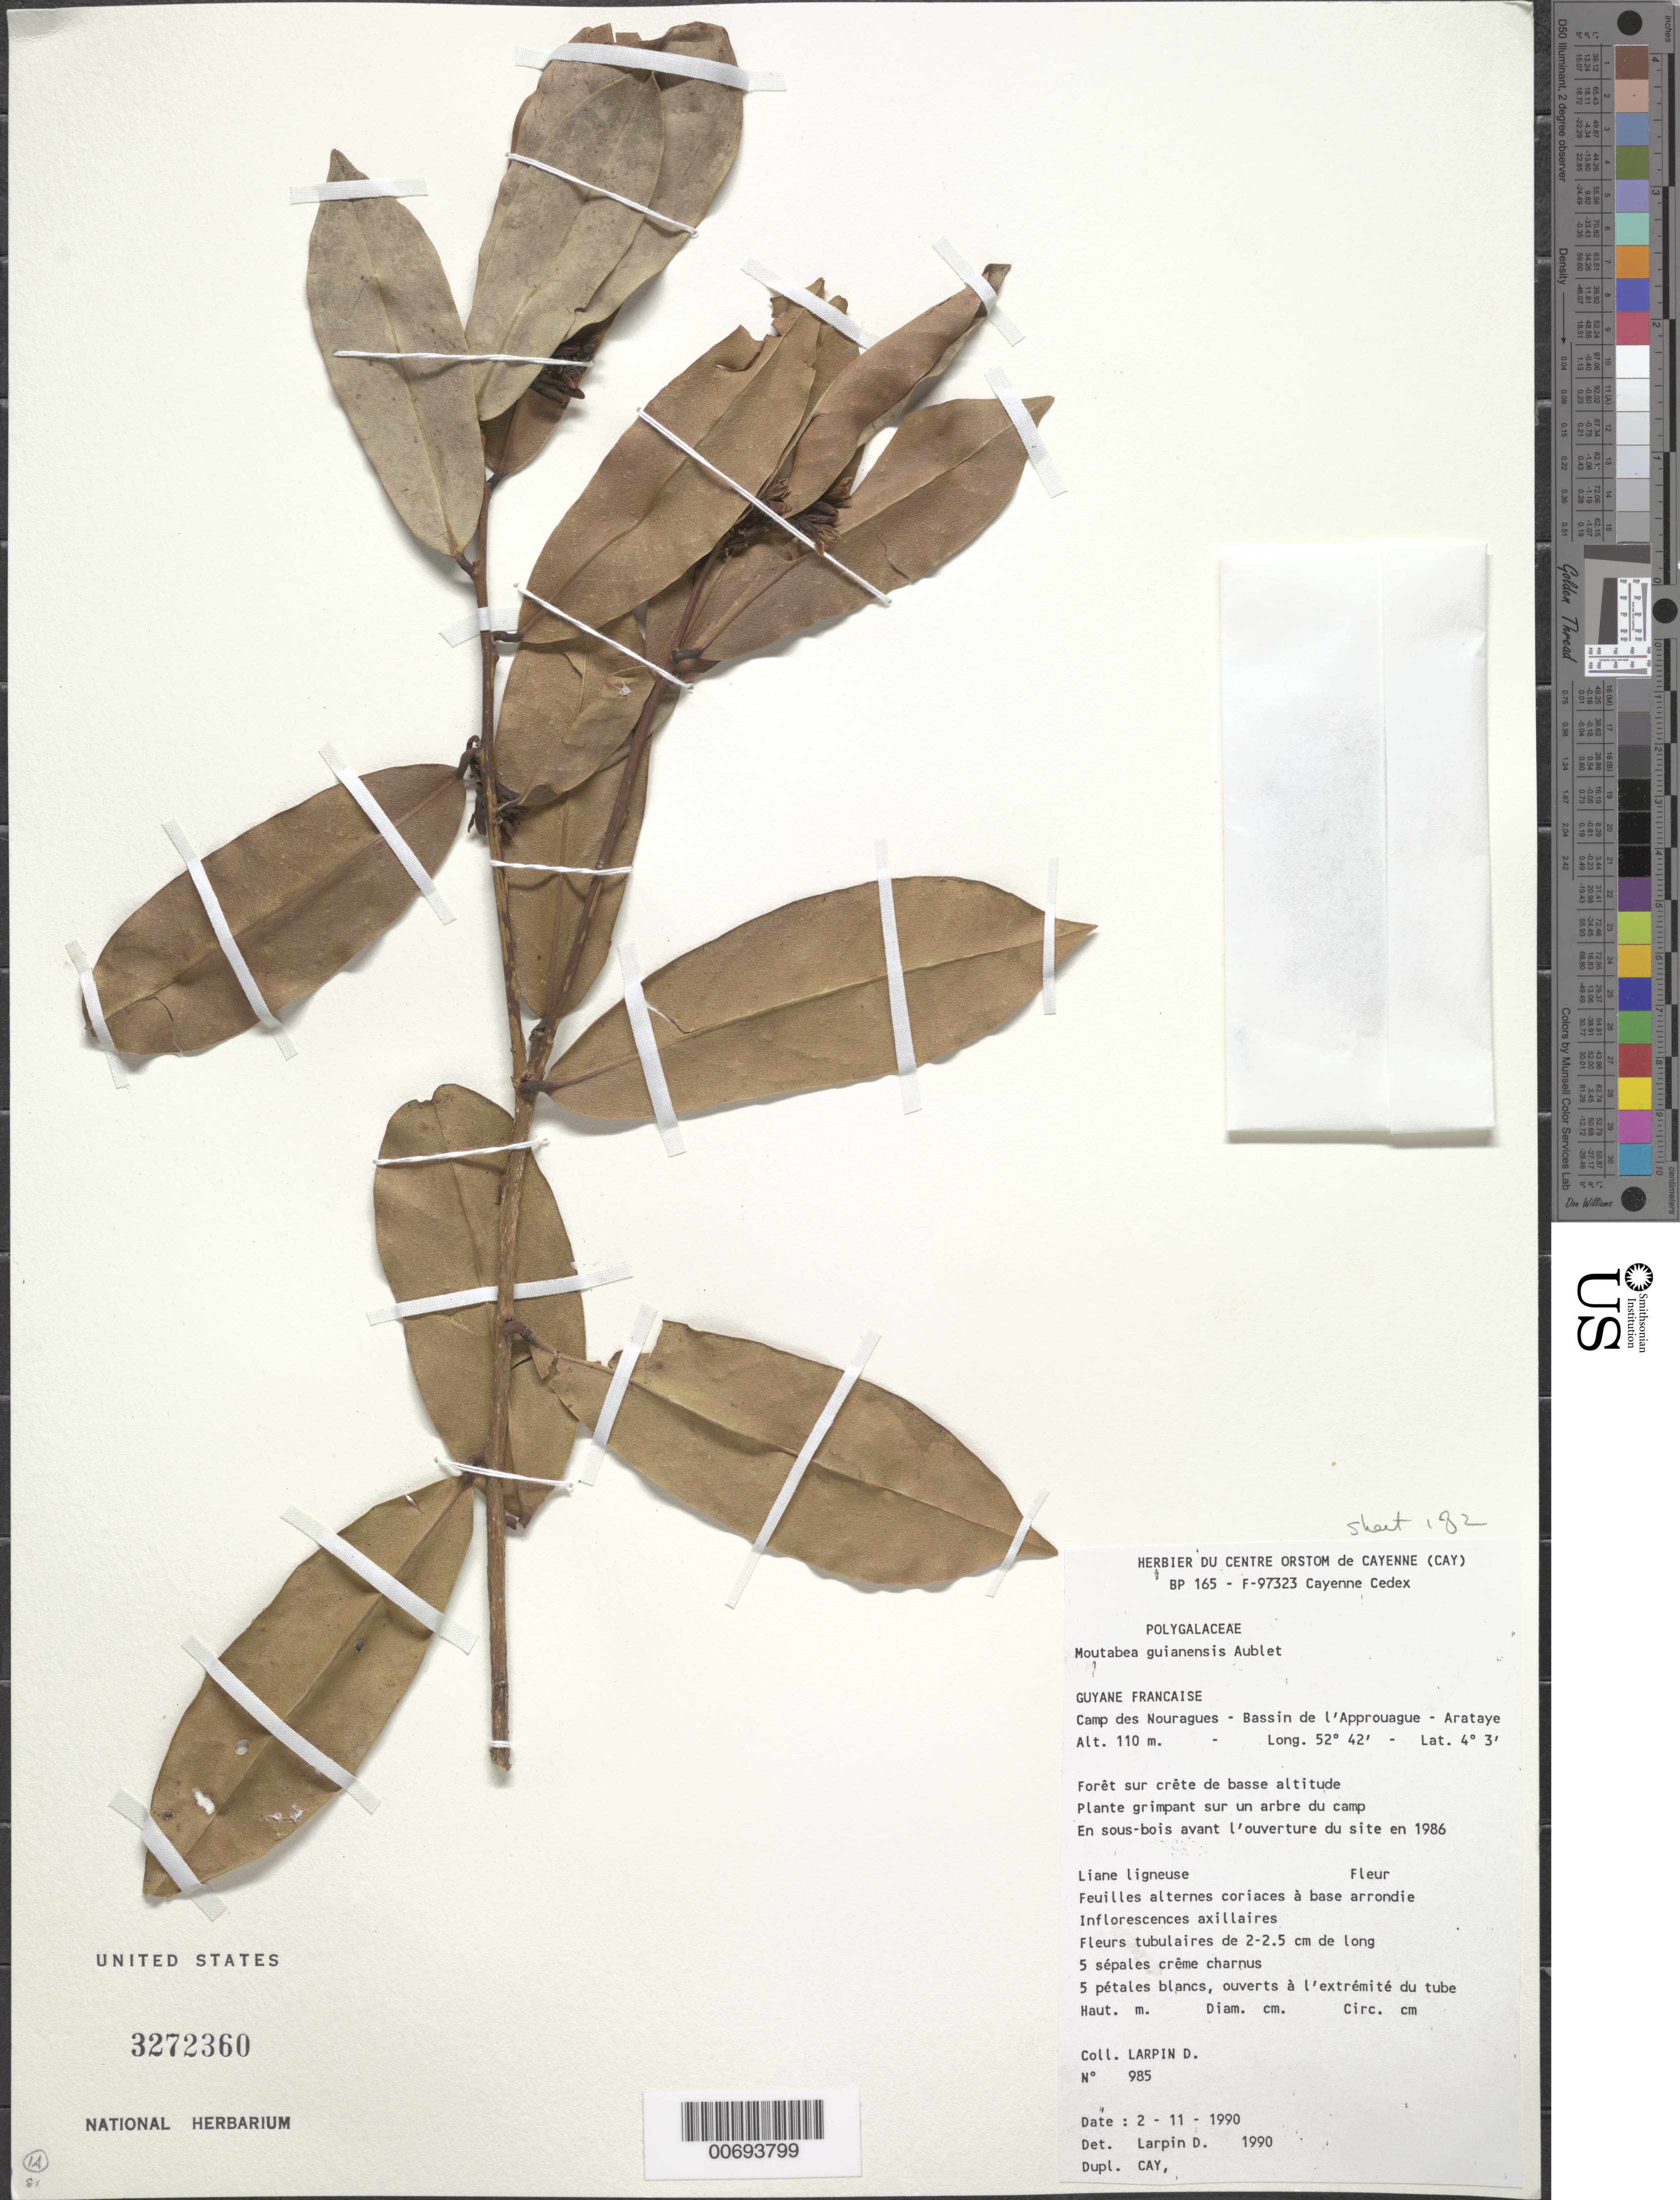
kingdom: Plantae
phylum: Tracheophyta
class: Magnoliopsida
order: Fabales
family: Polygalaceae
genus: Moutabea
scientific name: Moutabea guianensis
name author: Aubl.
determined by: Jacobs-Brouwer, A.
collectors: D. Larpin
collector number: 985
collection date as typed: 2-Nov-90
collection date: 1990-11-02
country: French Guiana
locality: Station des Nouragues, Bassin de l'Approuague, Arataye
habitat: Forest on low altitude ridge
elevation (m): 110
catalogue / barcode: US 3272360